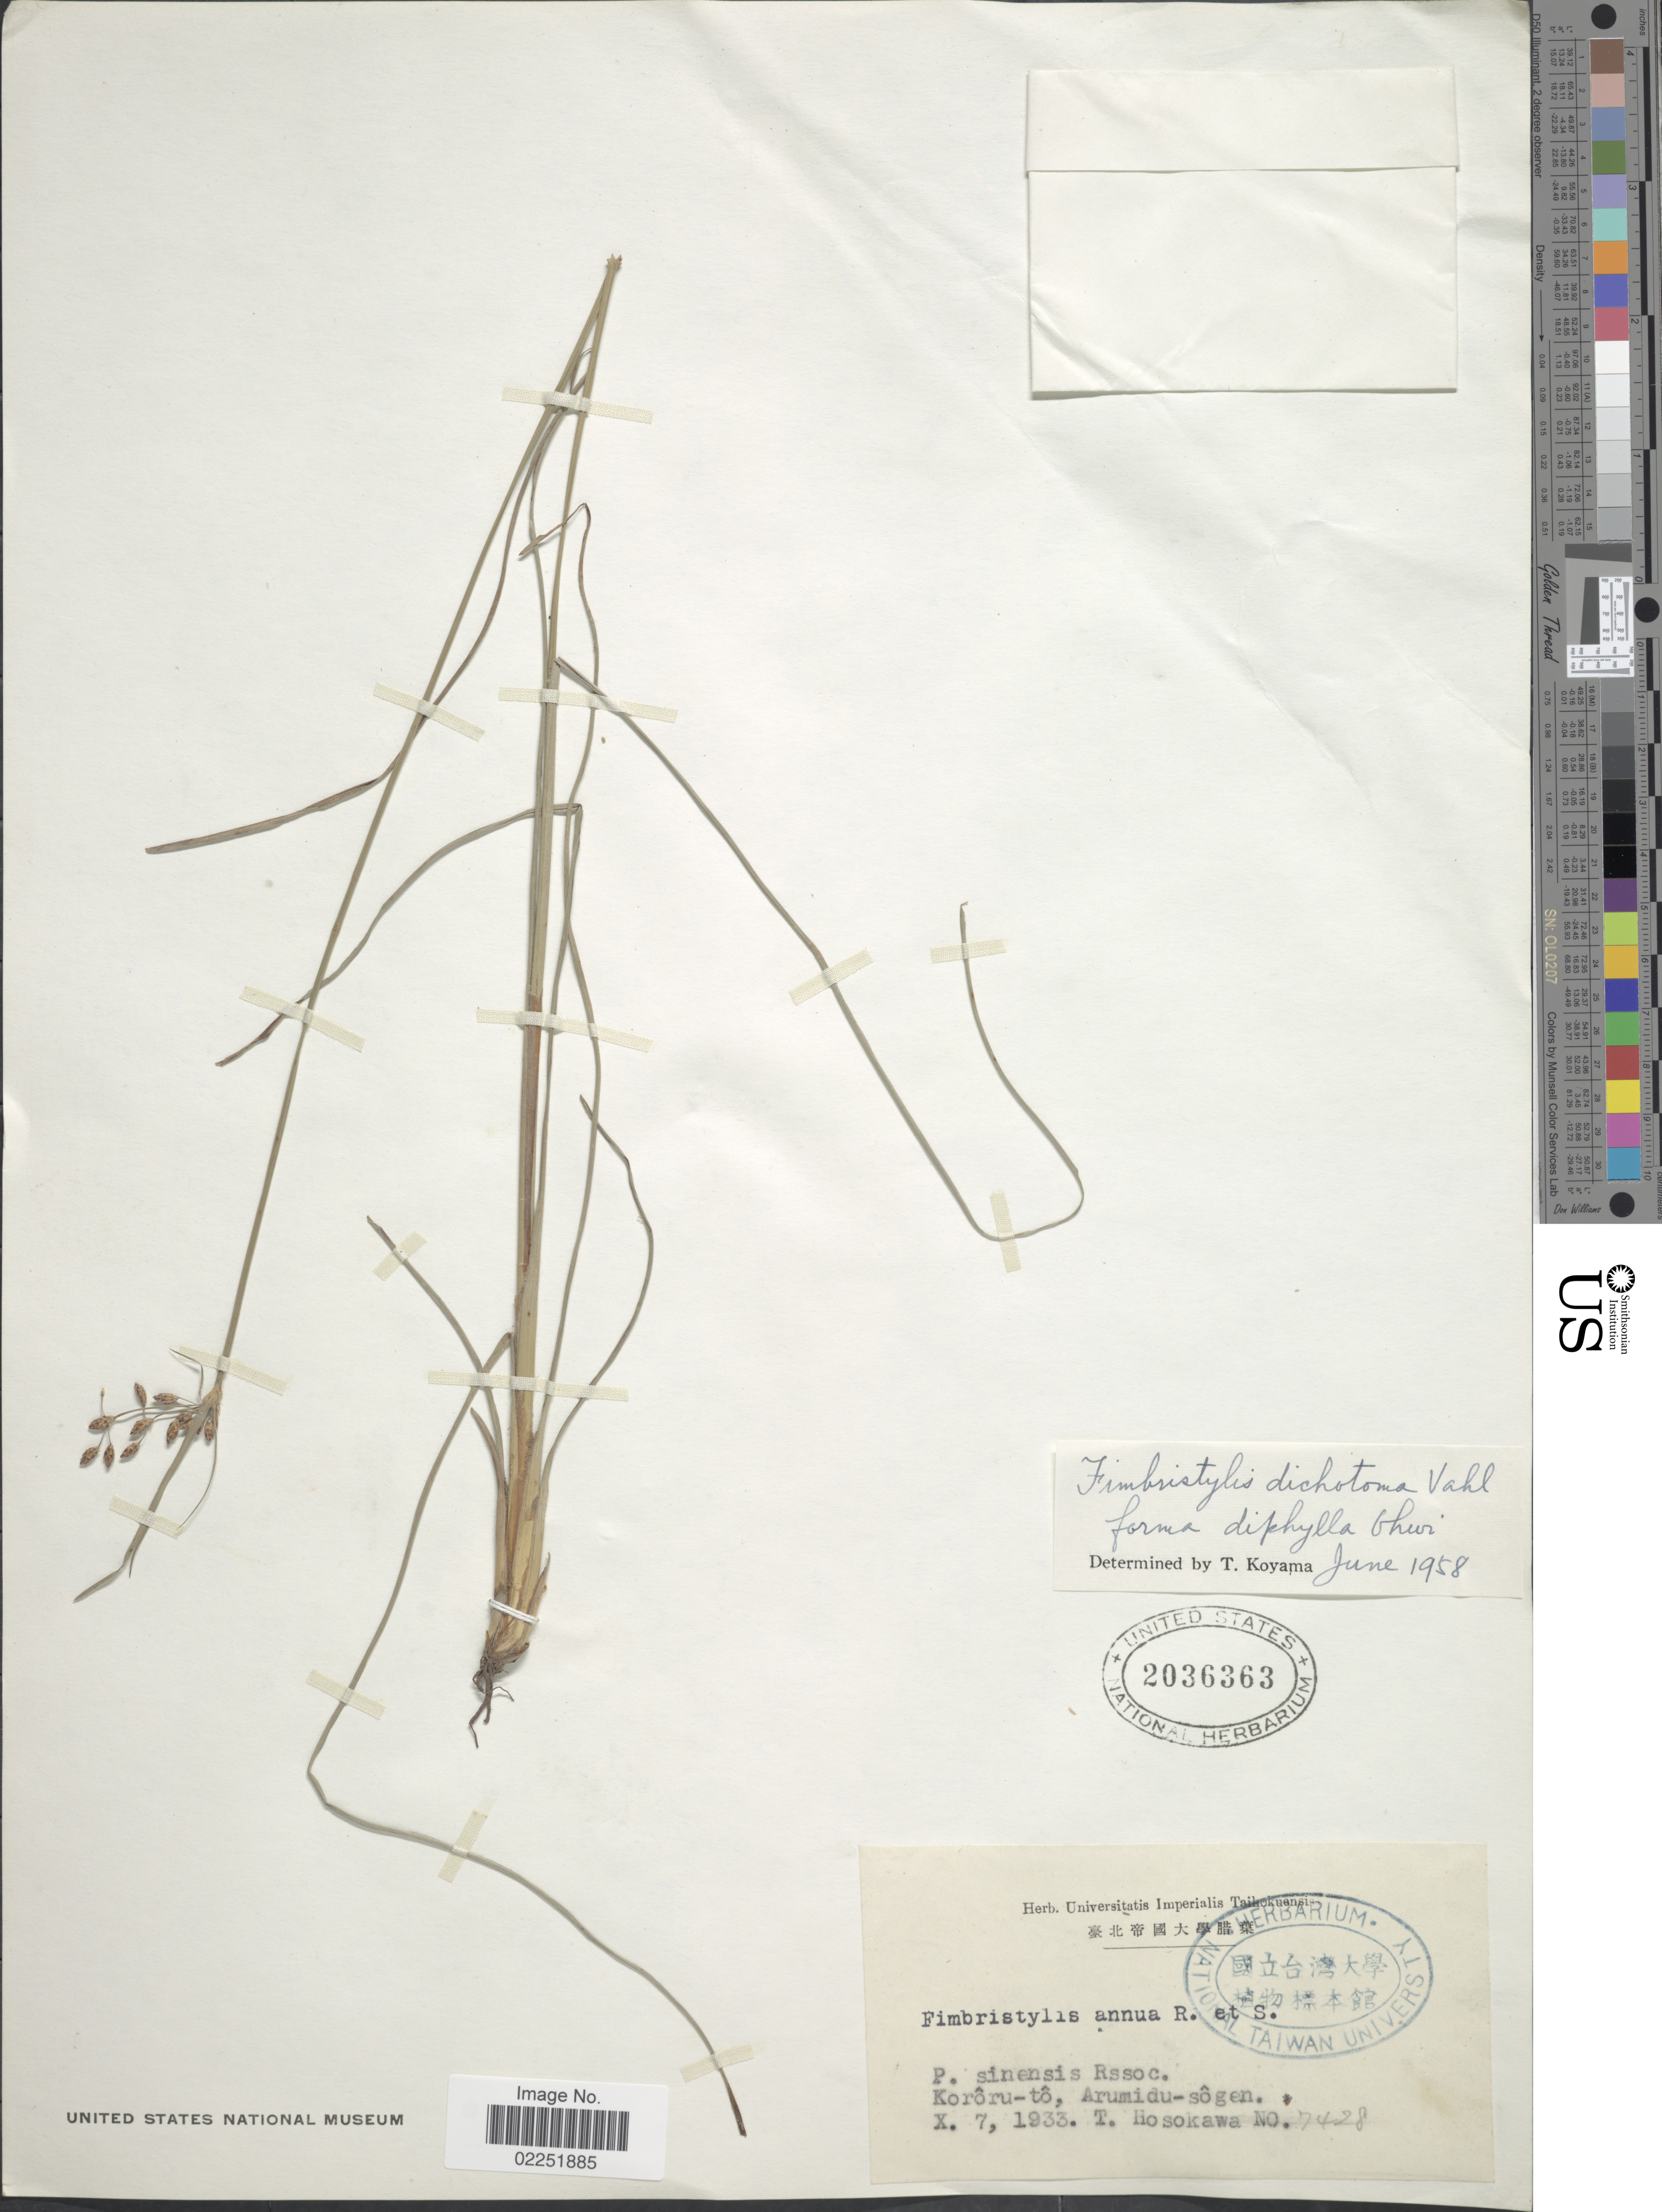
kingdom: Plantae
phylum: Tracheophyta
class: Liliopsida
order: Poales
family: Cyperaceae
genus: Fimbristylis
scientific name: Fimbristylis dichotoma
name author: (L.) Vahl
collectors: T. Hosokawa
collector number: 7428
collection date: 1933-10-07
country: Palau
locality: Korôru-tô, Arumidu-sôgen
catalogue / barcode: US 2036363